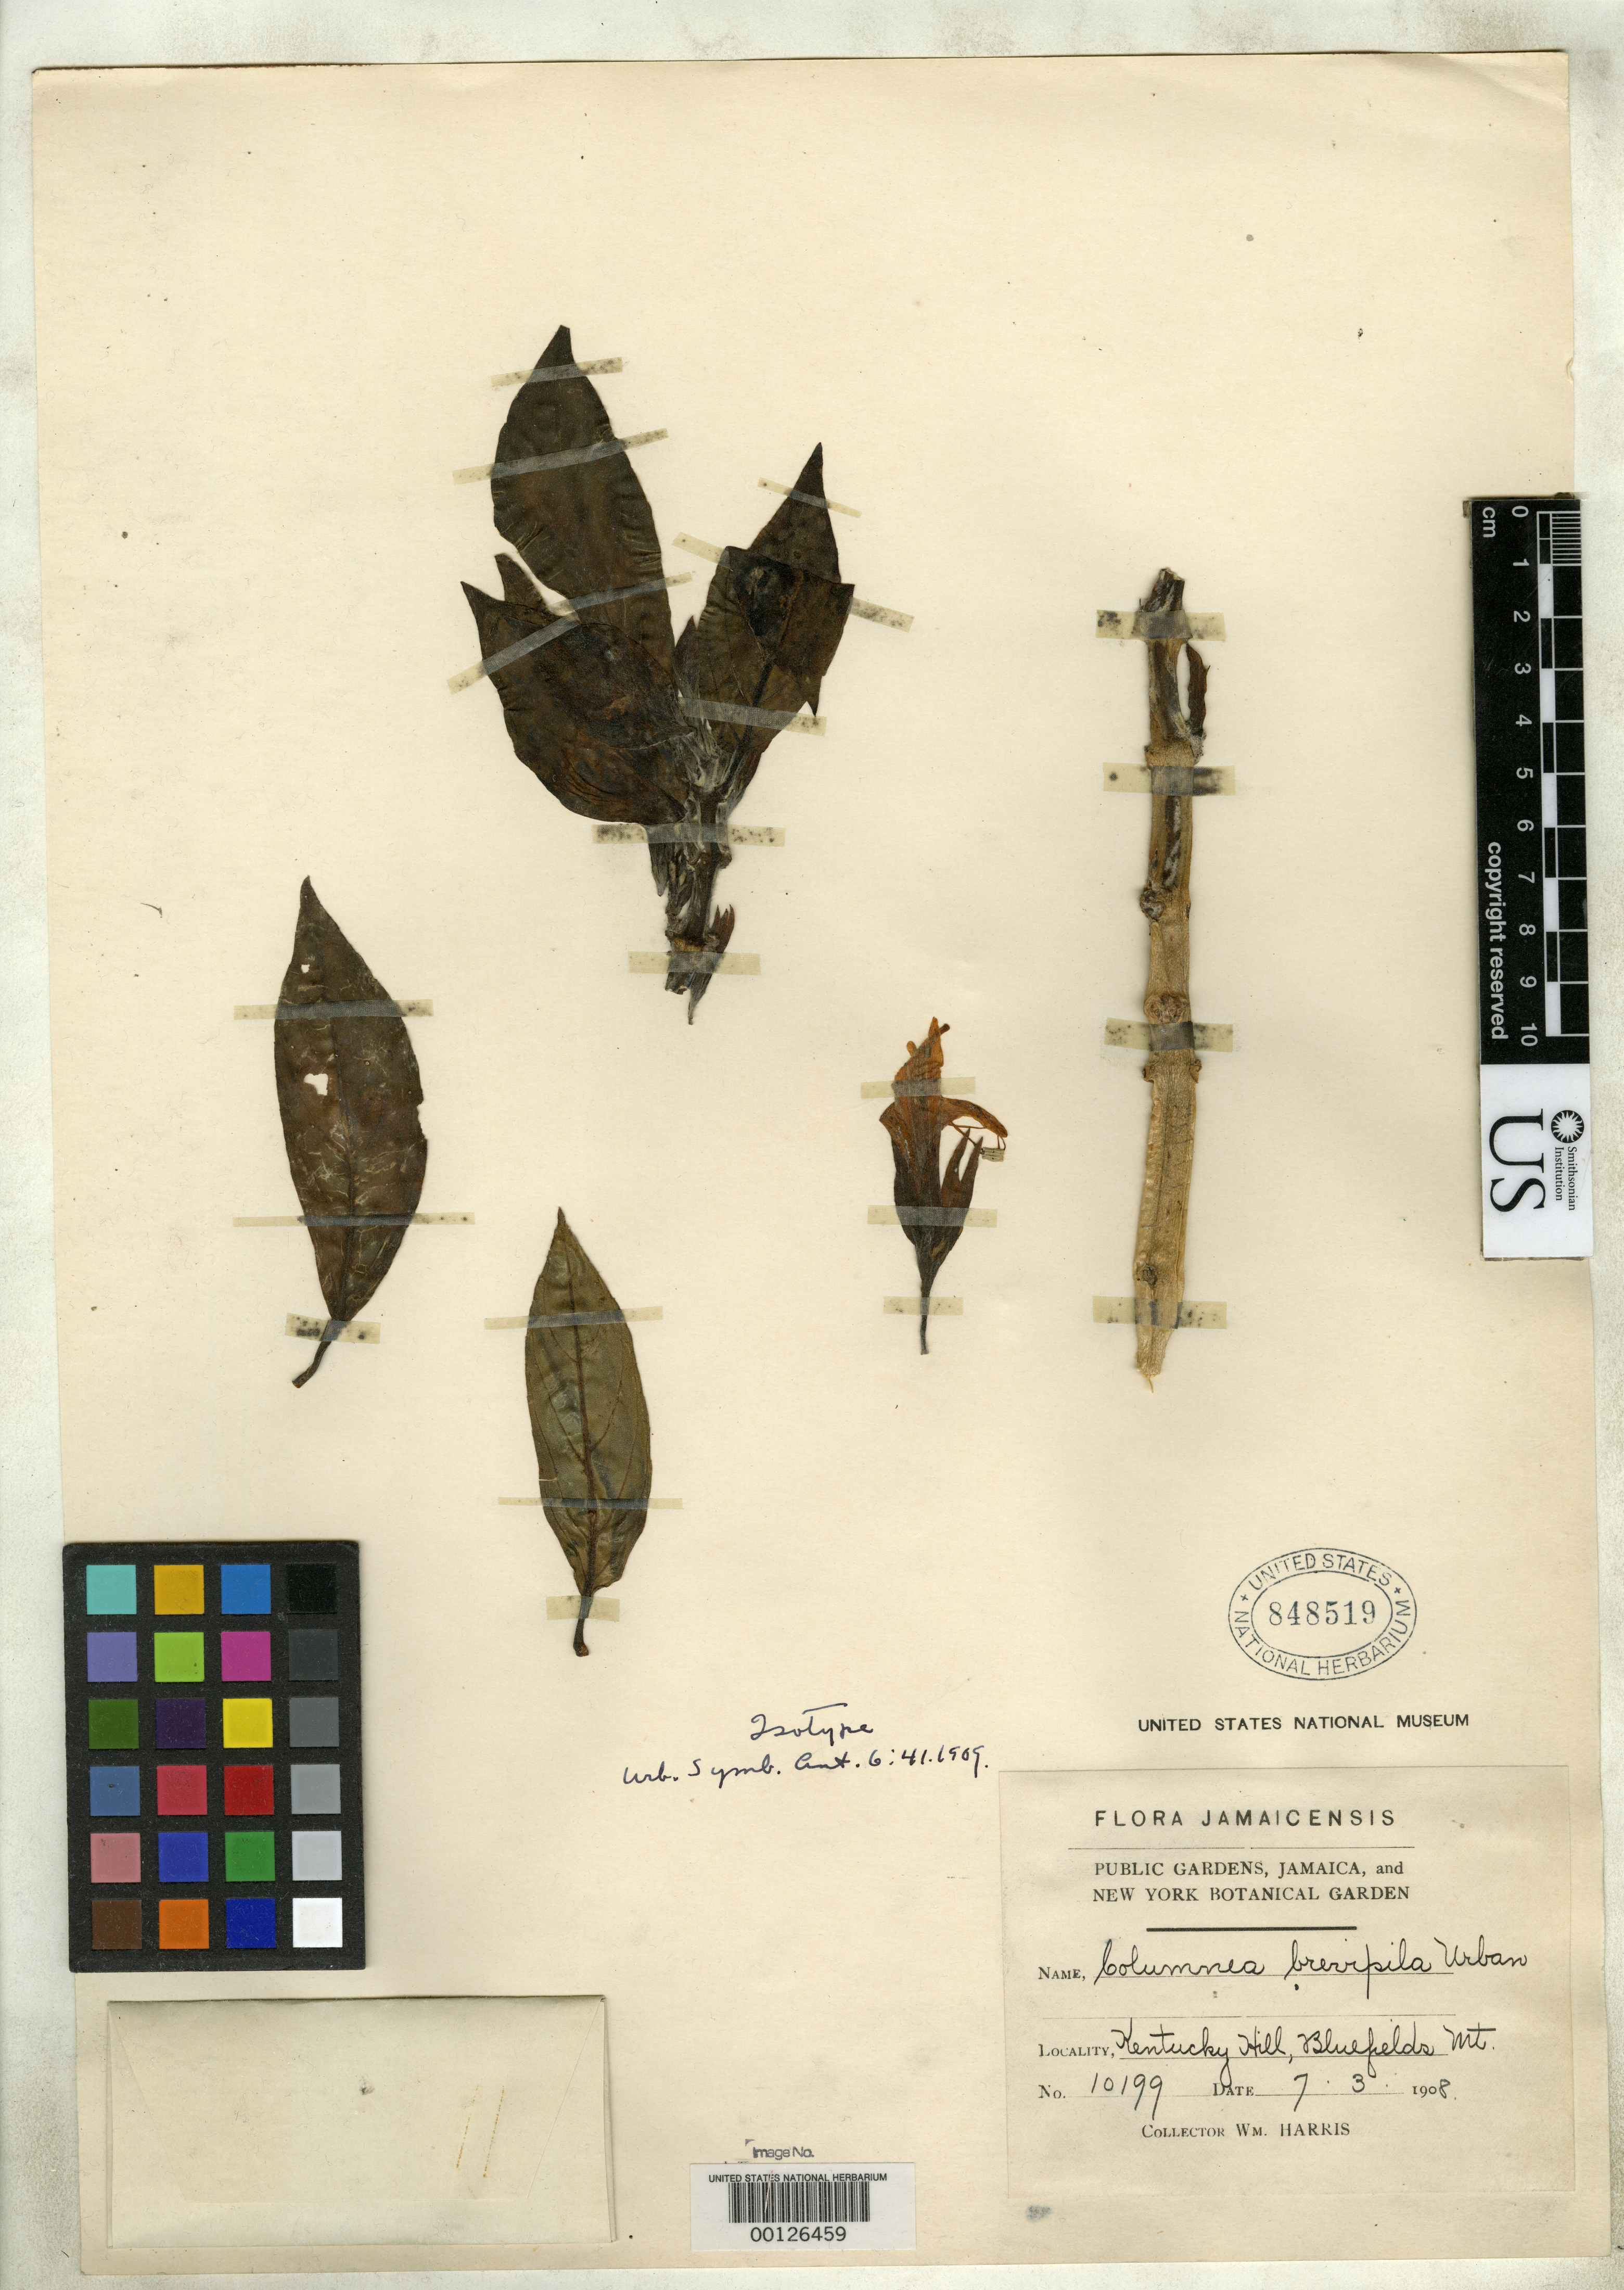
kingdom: Plantae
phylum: Tracheophyta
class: Magnoliopsida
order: Lamiales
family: Gesneriaceae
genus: Columnea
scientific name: Columnea brevipila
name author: Urb.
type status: Isotype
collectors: W. H. Harris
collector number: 10199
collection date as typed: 1908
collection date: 1908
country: Jamaica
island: Greater Antilles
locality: Kentucky Hill.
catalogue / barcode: US 848519